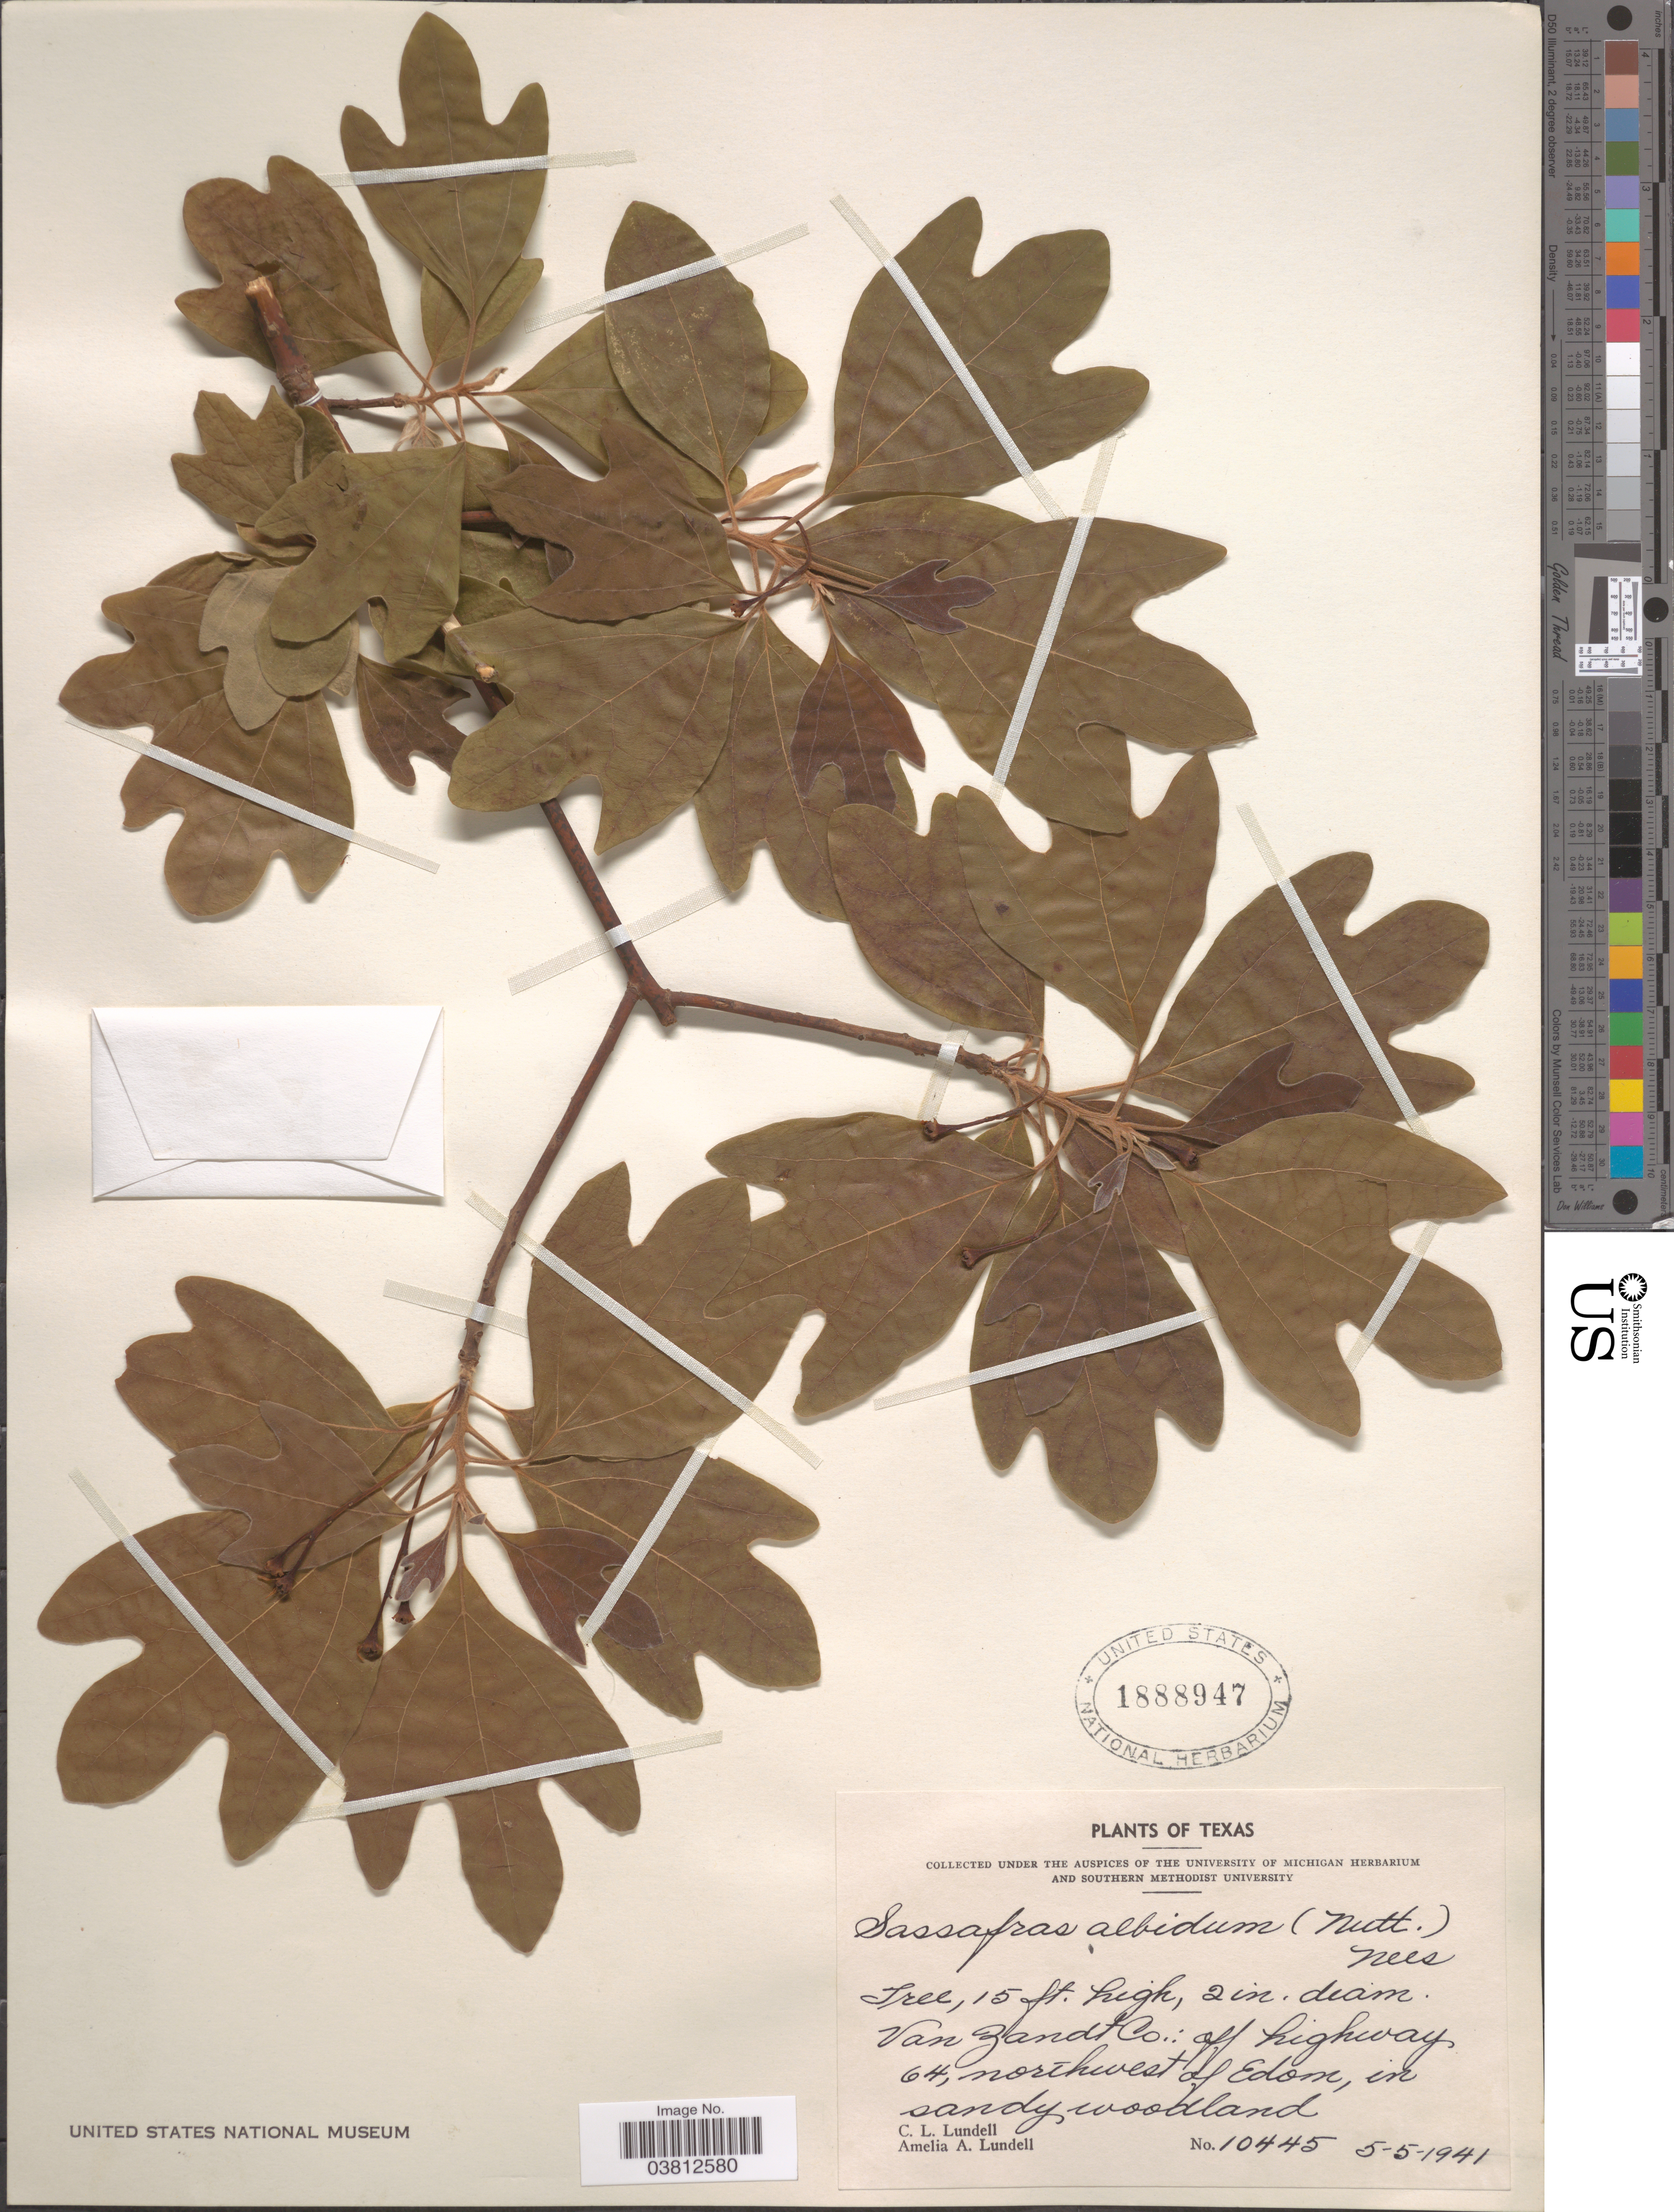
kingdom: Plantae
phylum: Tracheophyta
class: Magnoliopsida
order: Laurales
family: Lauraceae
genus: Sassafras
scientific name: Sassafras albidum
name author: (Nutt.) Nees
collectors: C. L. Lundell & A. A. Lundell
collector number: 10445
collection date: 1941-05-05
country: United States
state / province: Texas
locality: Van Zandt Co.: off highway 64, northwest of Edom, in sandy woodland.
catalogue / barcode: US 1888947